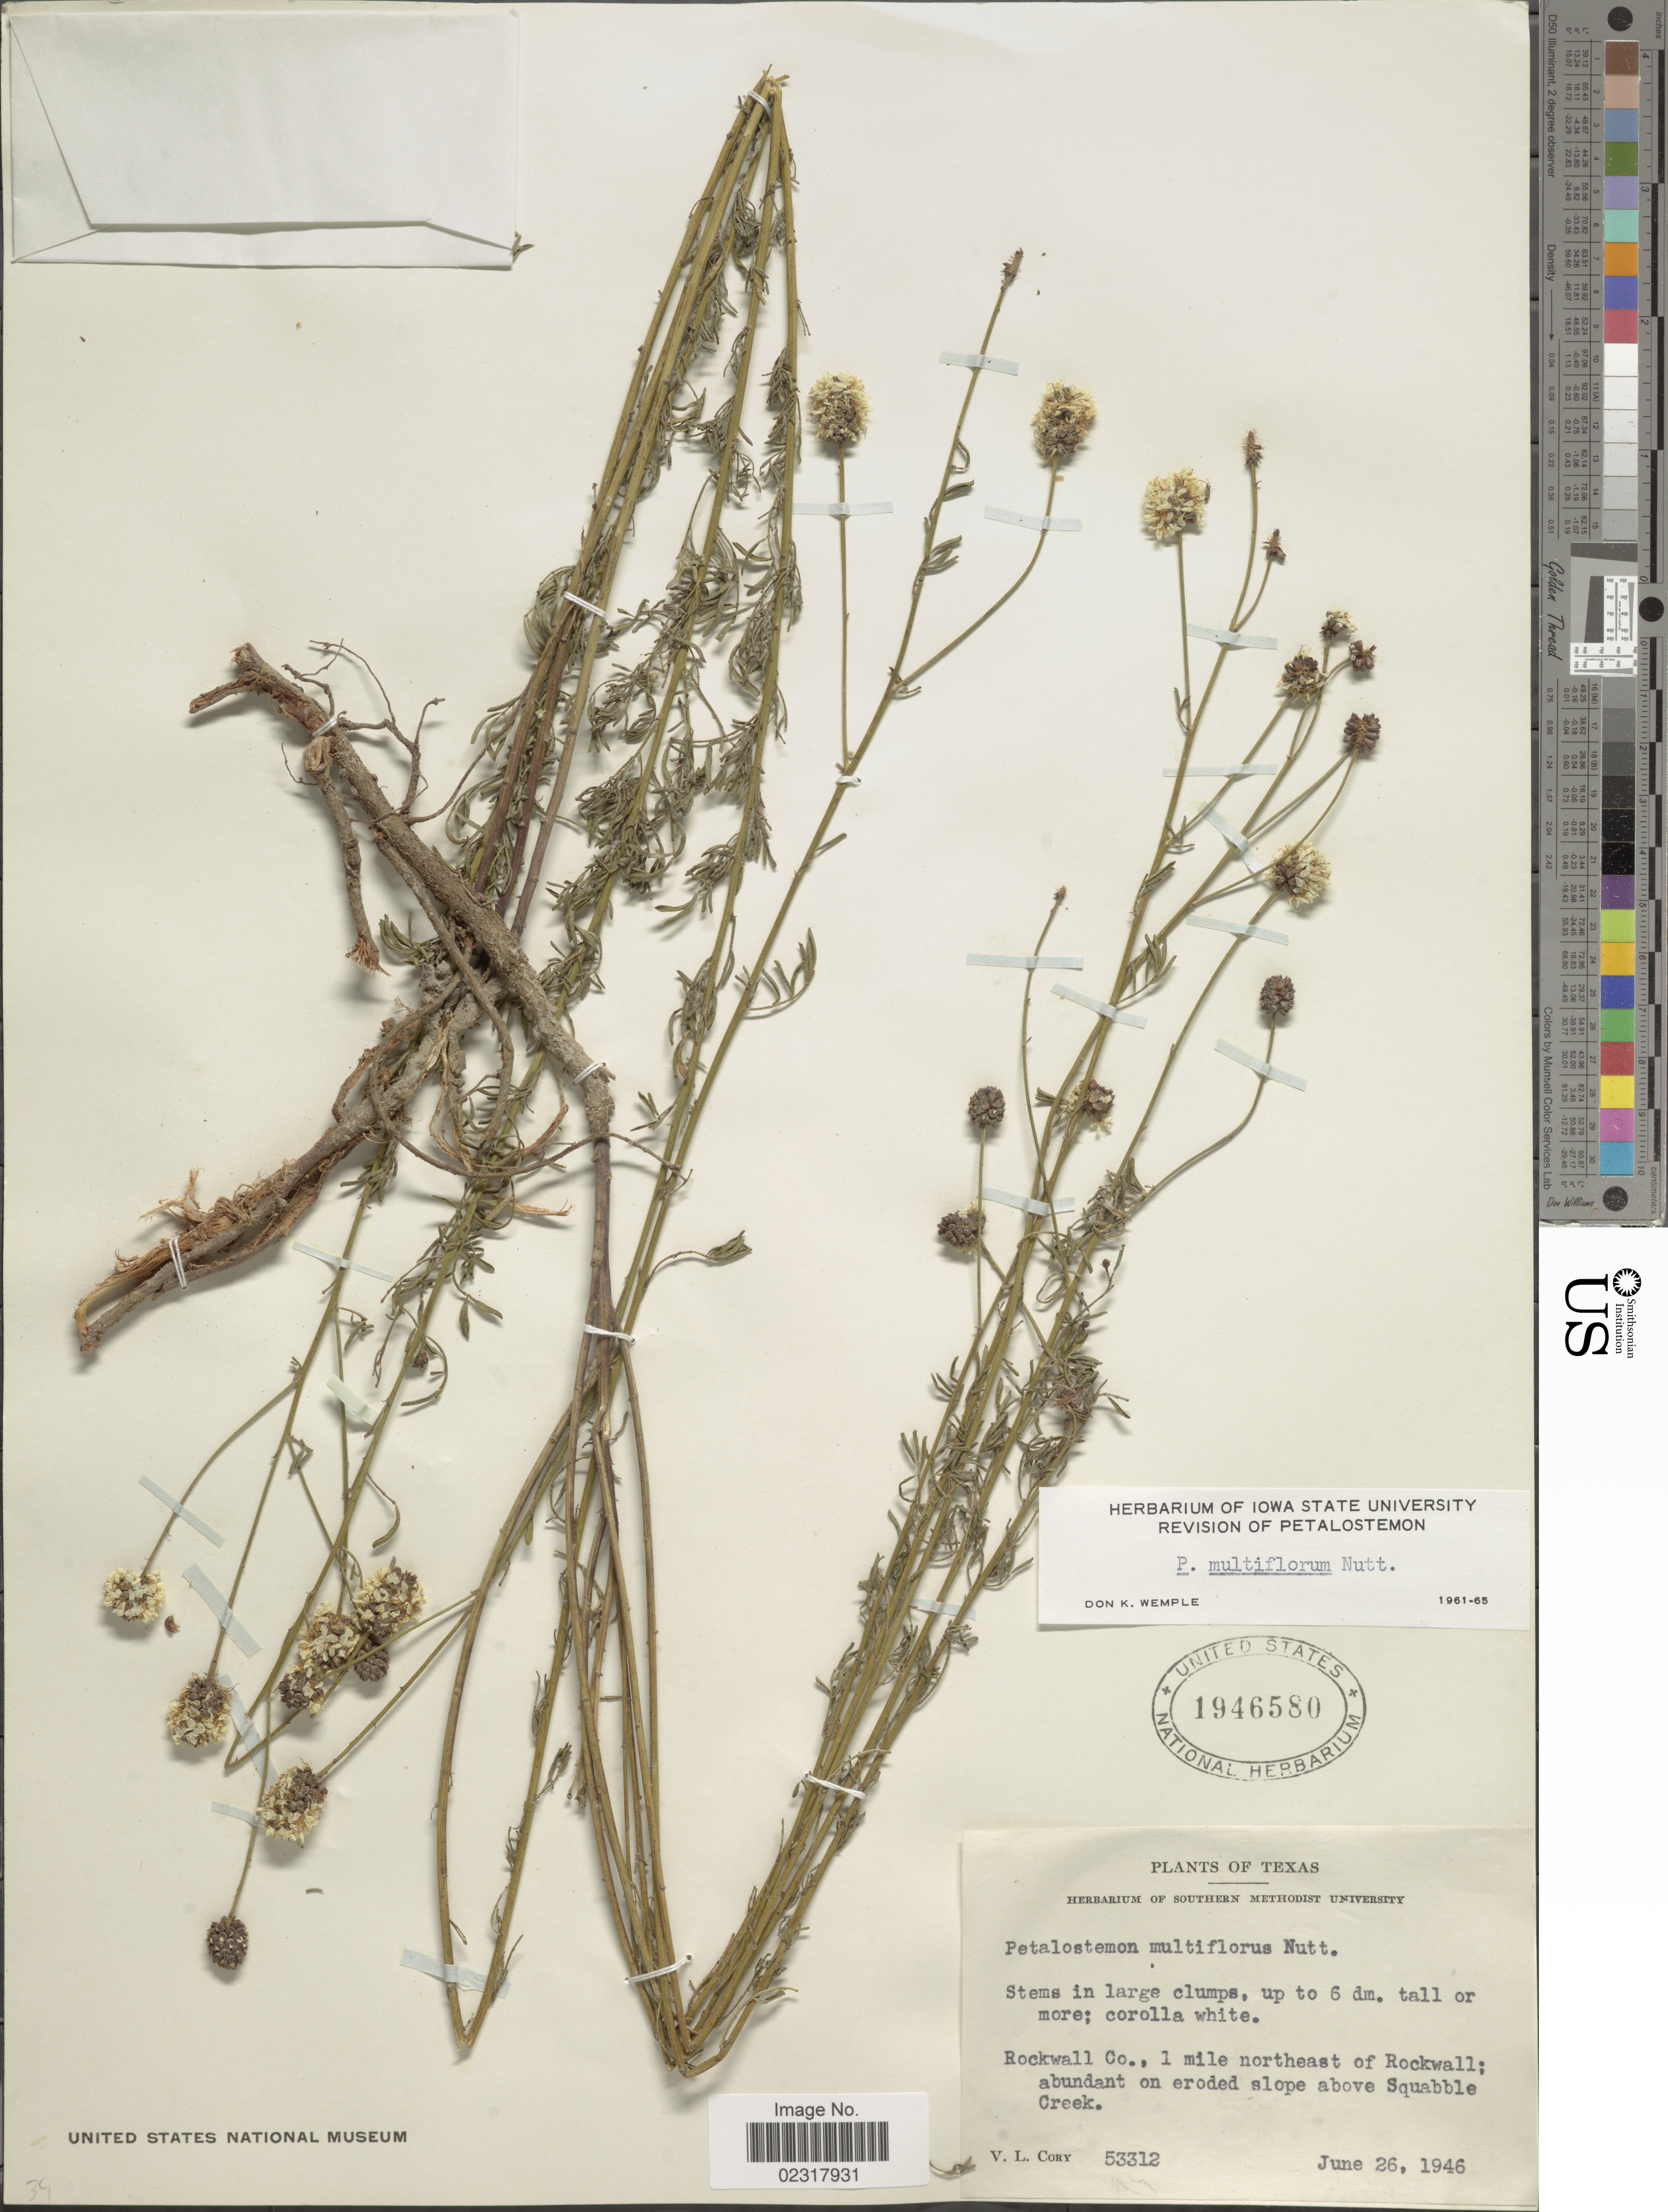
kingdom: Plantae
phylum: Tracheophyta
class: Magnoliopsida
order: Fabales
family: Fabaceae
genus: Dalea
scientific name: Dalea multiflora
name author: (Nutt.) Shinners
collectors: V. Cory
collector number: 53312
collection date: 1946-06-26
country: United States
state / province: Texas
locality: Rockwall Co., 1 mile northeast of Rockwall; abundant on eroded slope above Squabble Creek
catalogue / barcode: US 1946580